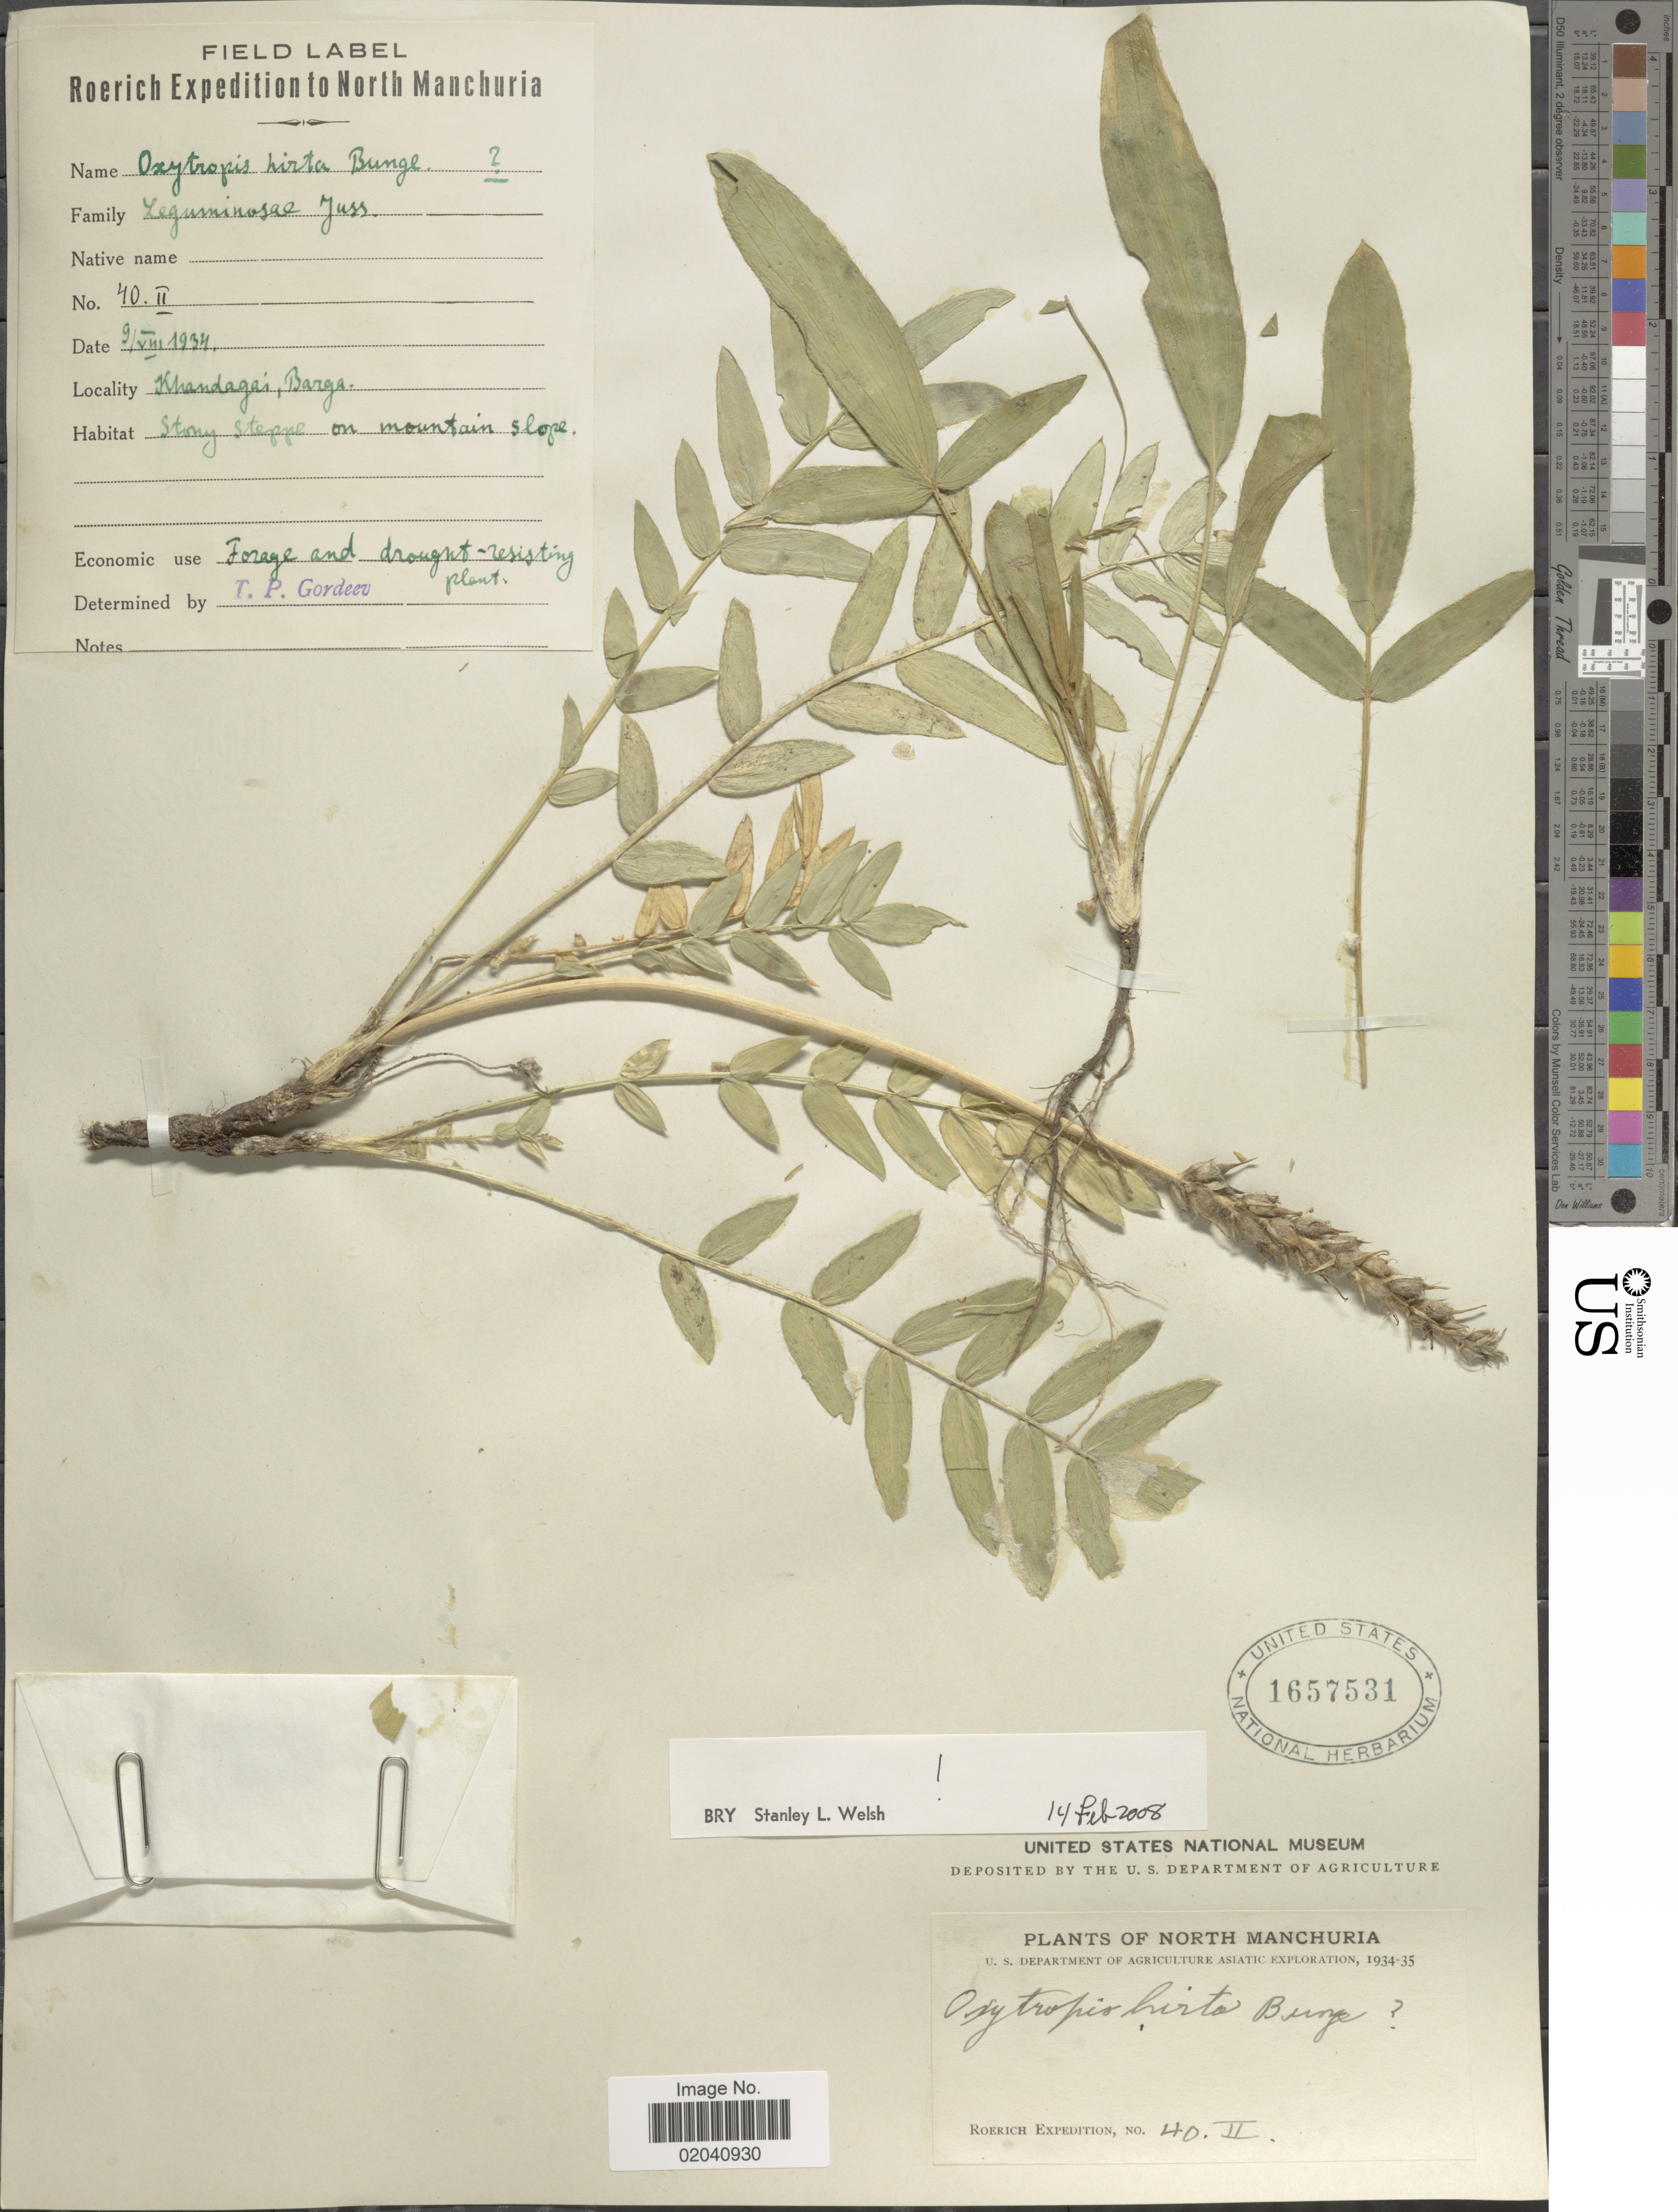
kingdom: Plantae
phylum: Tracheophyta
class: Magnoliopsida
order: Fabales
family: Fabaceae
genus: Oxytropis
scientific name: Oxytropis hirta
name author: Bunge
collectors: Roerich Expedition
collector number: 40/2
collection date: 1934-08-09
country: China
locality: North Manchuria, Khandagai, Barga, stony steppe on mountain slope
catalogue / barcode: US 1657531